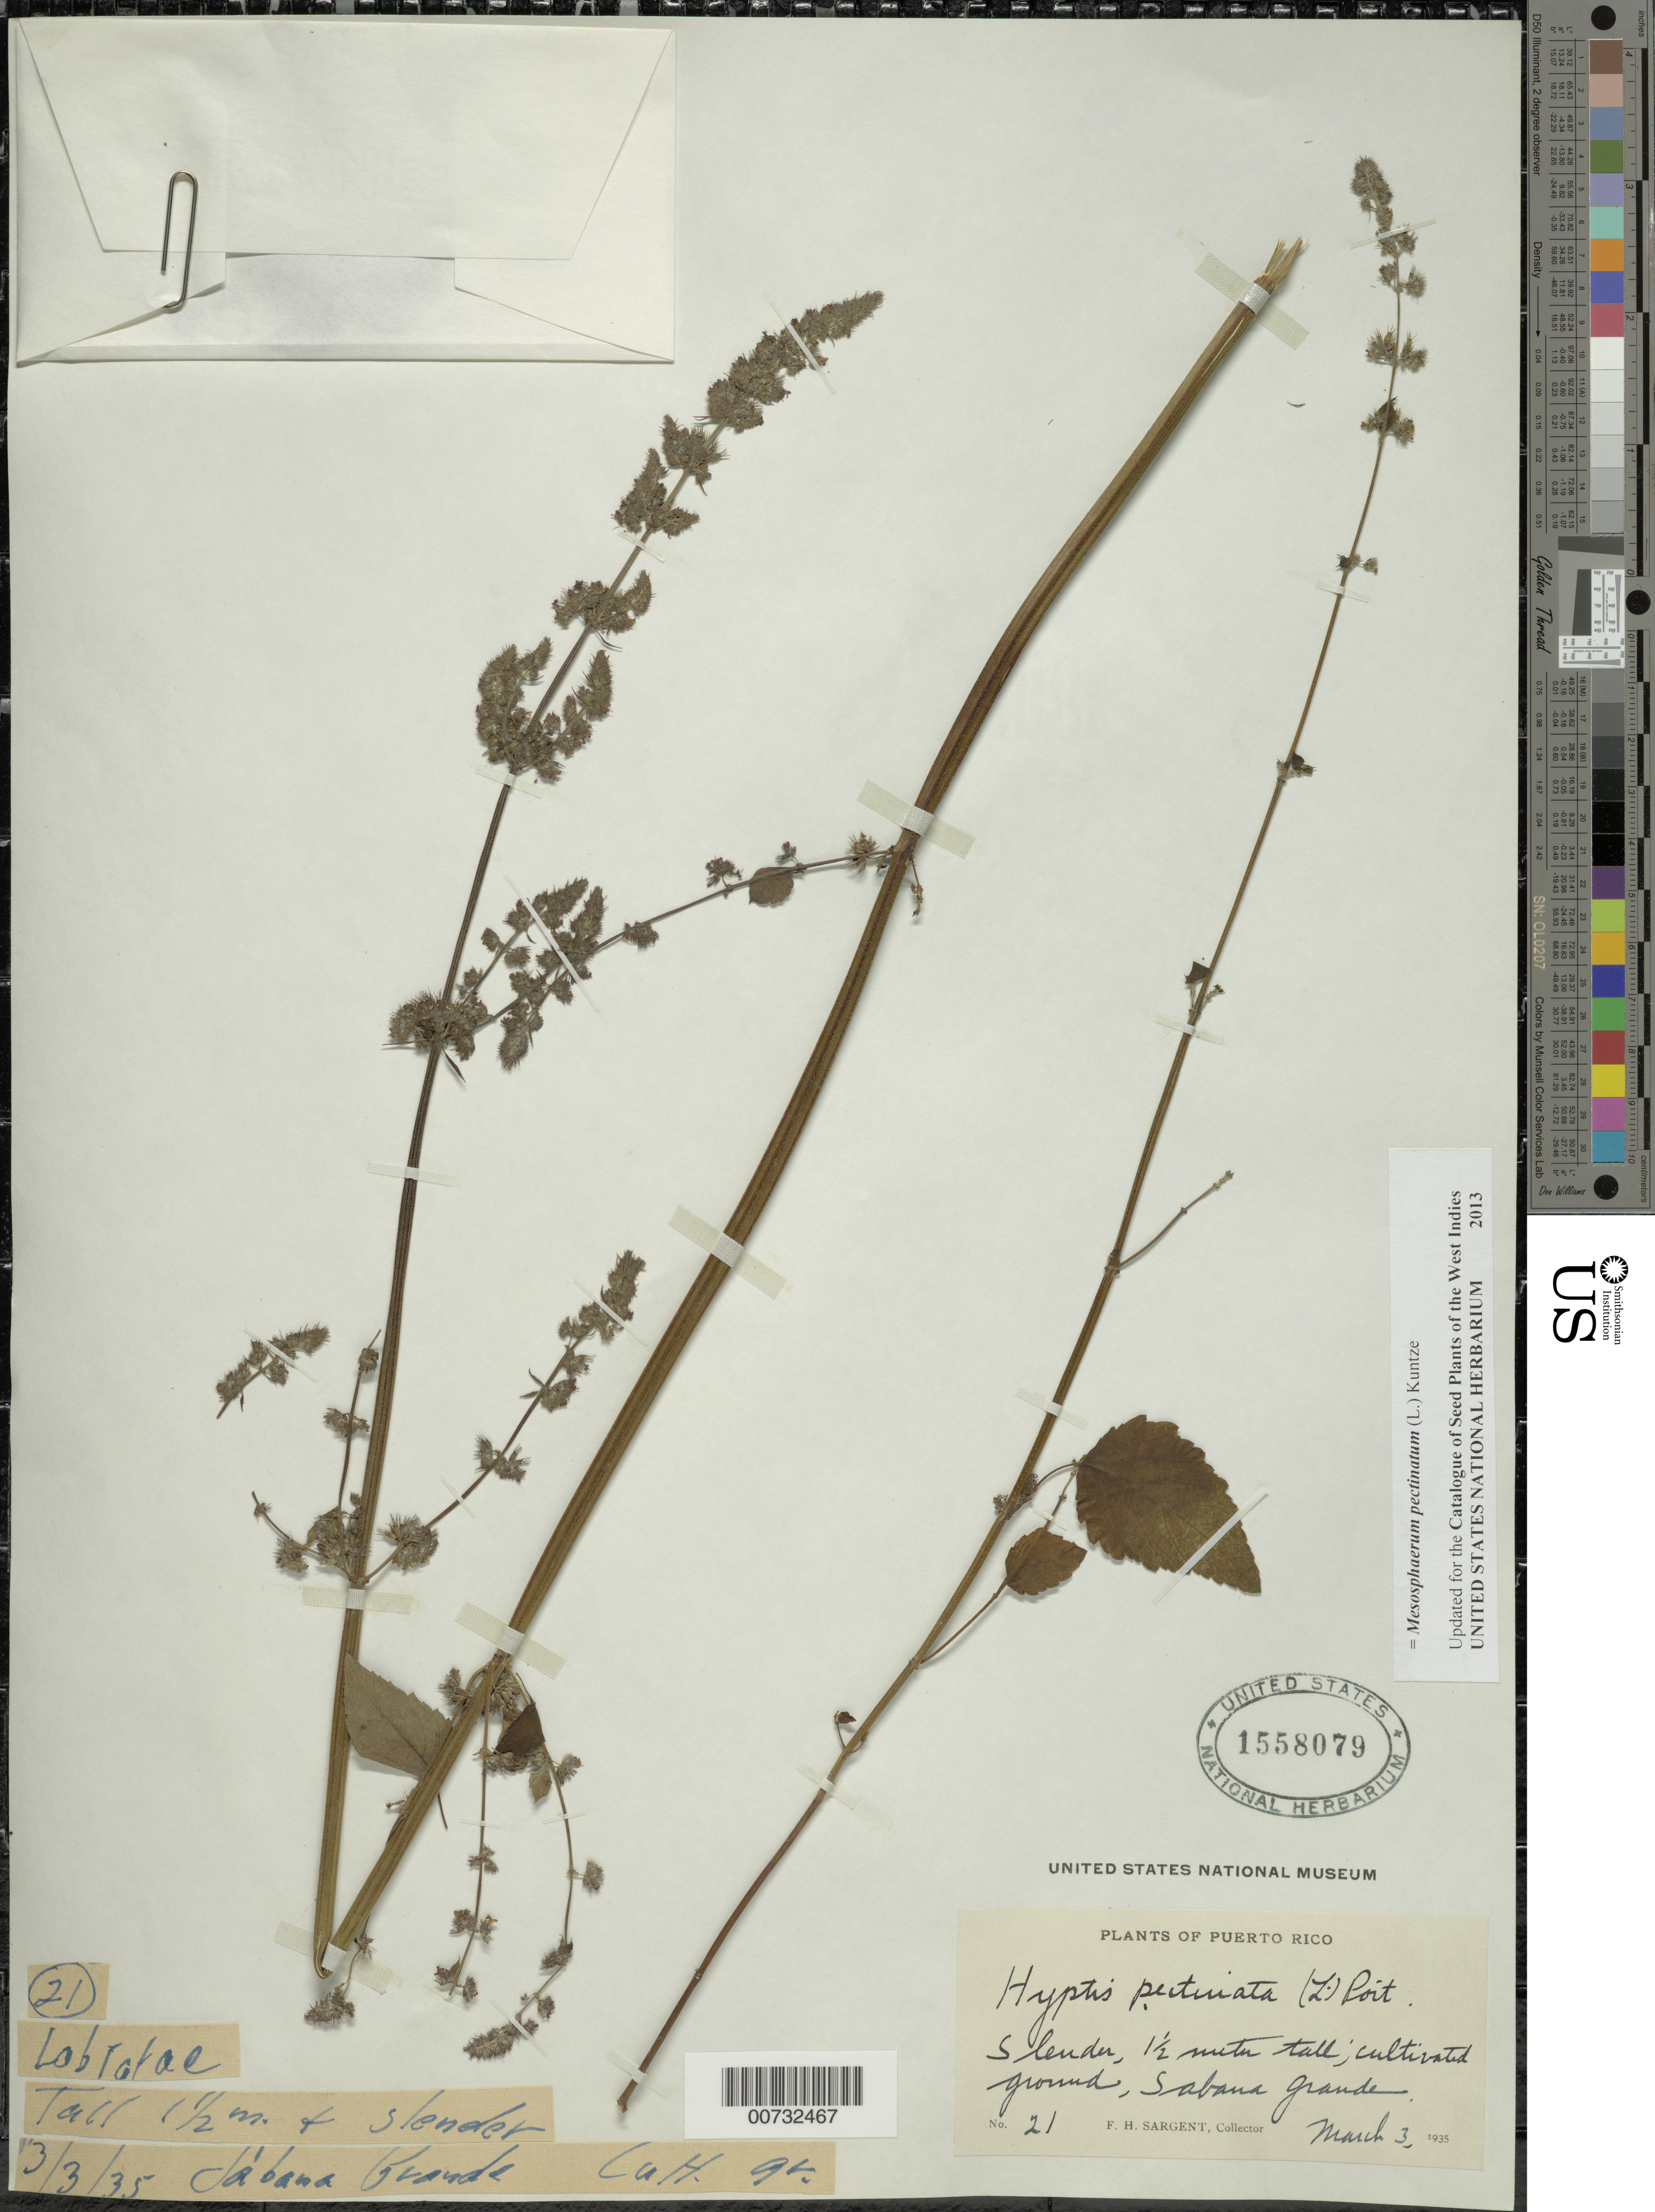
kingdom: Plantae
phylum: Tracheophyta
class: Magnoliopsida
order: Lamiales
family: Lamiaceae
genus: Mesosphaerum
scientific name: Mesosphaerum pectinatum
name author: (L.) Kuntze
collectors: F. H. Sargent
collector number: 21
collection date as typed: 03 Mar 1935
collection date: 1935-03-03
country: Puerto Rico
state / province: Sabana Grande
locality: Sabana Grande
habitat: Cultivated ground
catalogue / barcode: US 1558079